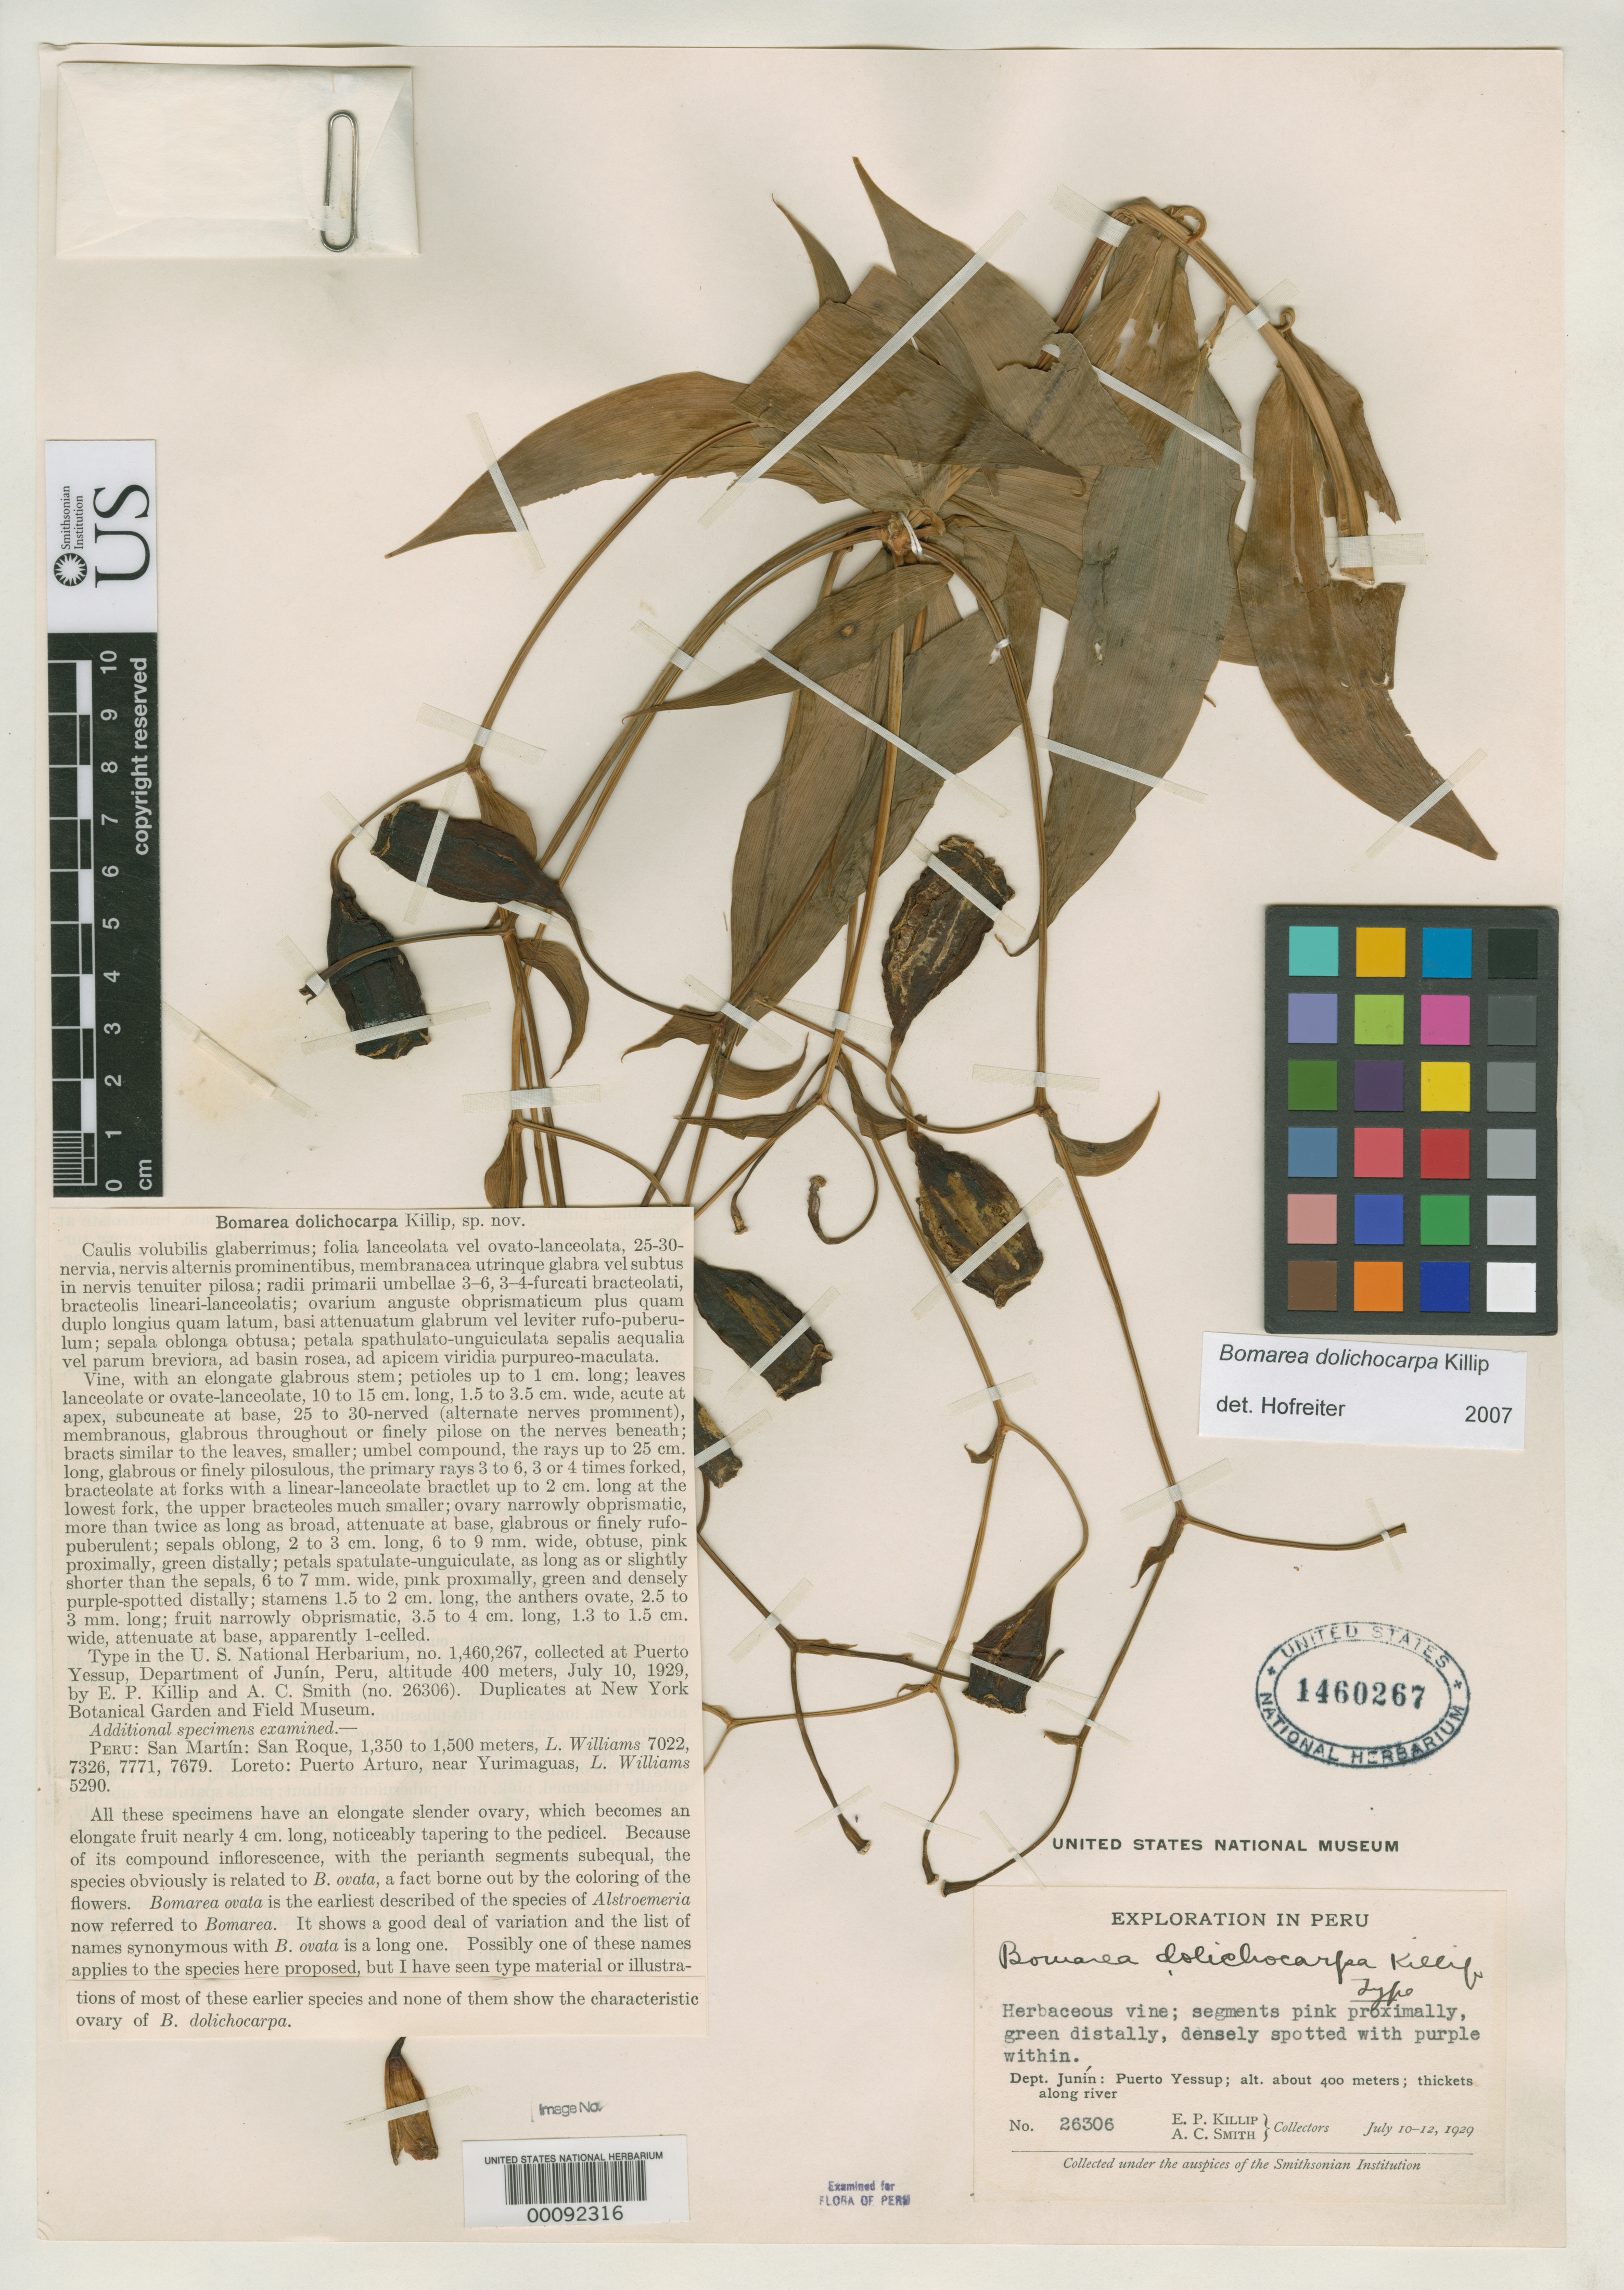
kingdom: Plantae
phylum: Tracheophyta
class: Liliopsida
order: Liliales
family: Alstroemeriaceae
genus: Bomarea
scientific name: Bomarea dolichocarpa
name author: Killip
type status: Holotype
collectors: E. P. Killip & A. C. Smith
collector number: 26306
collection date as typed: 10 Jul 1929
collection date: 1929-07-10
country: Peru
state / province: Junín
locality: Puerto Yessup.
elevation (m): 400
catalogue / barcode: US 1460267